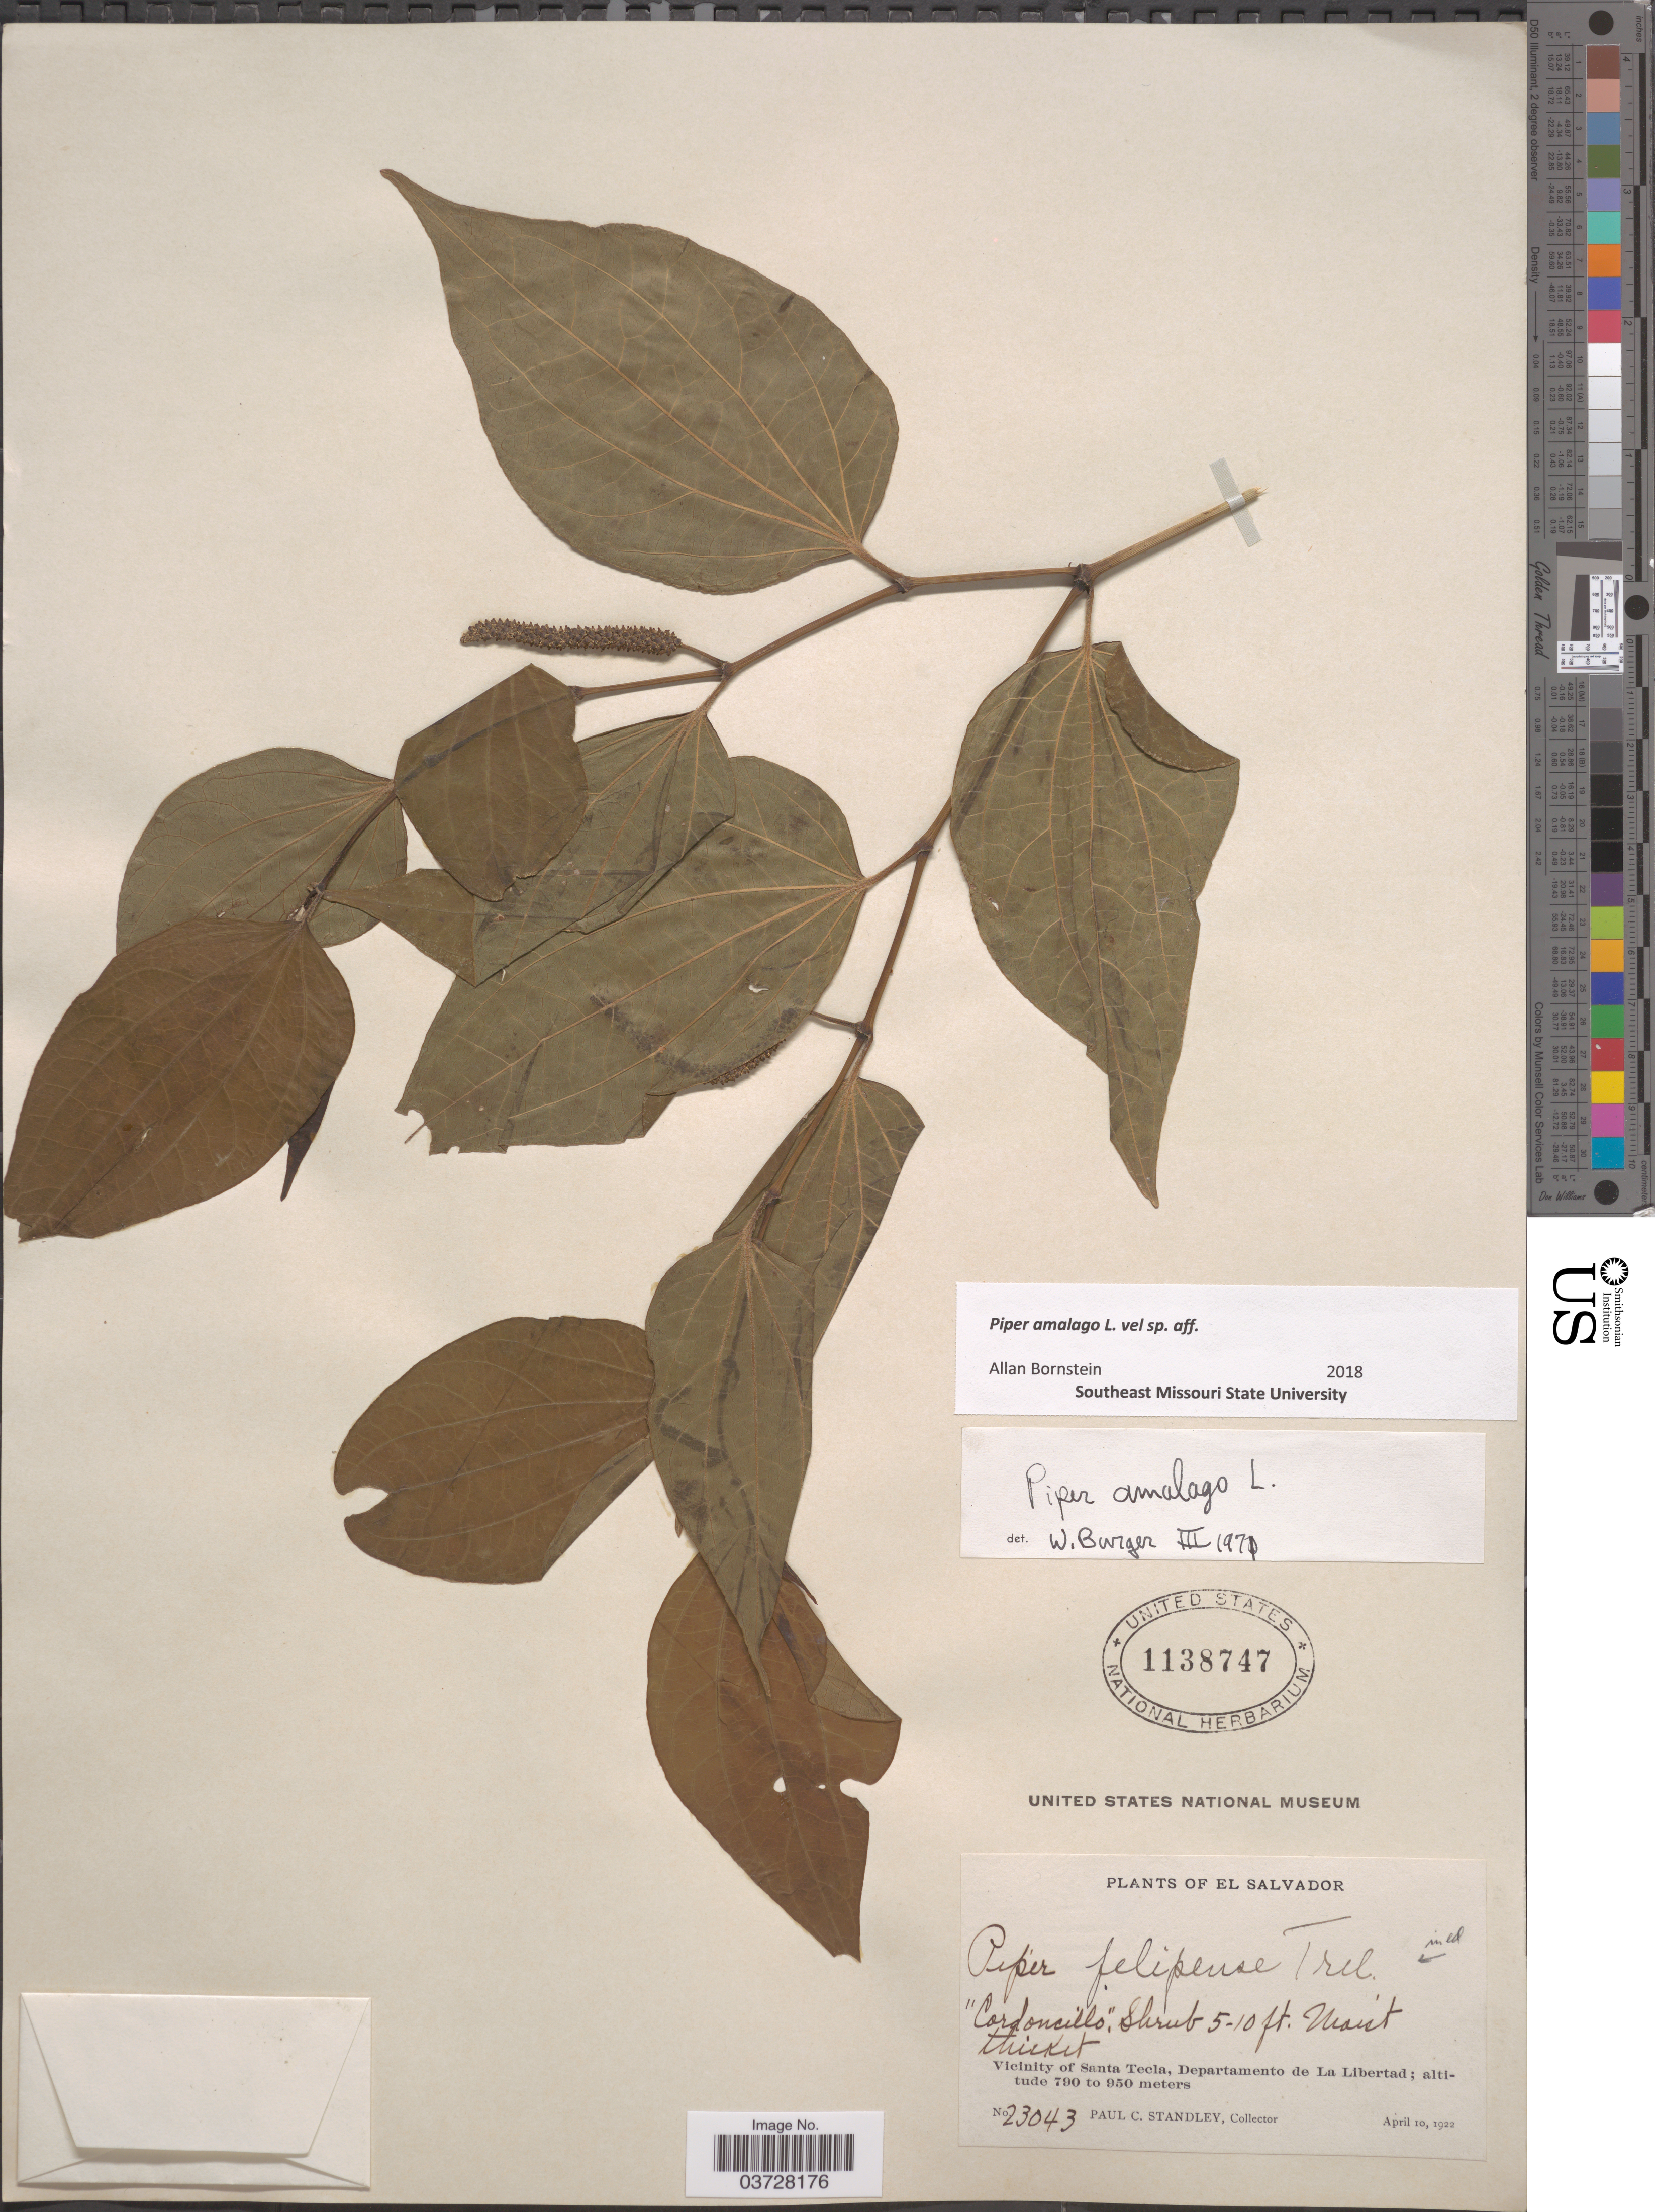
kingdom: Plantae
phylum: Tracheophyta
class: Magnoliopsida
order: Piperales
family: Piperaceae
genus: Piper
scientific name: Piper amalago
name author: L.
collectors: P. C. Standley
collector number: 23043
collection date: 1922-04-10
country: El Salvador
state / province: La Libertad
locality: Vicinity of Santa Tecla, Departamento de La Libertad.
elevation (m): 790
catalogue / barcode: US 1138747